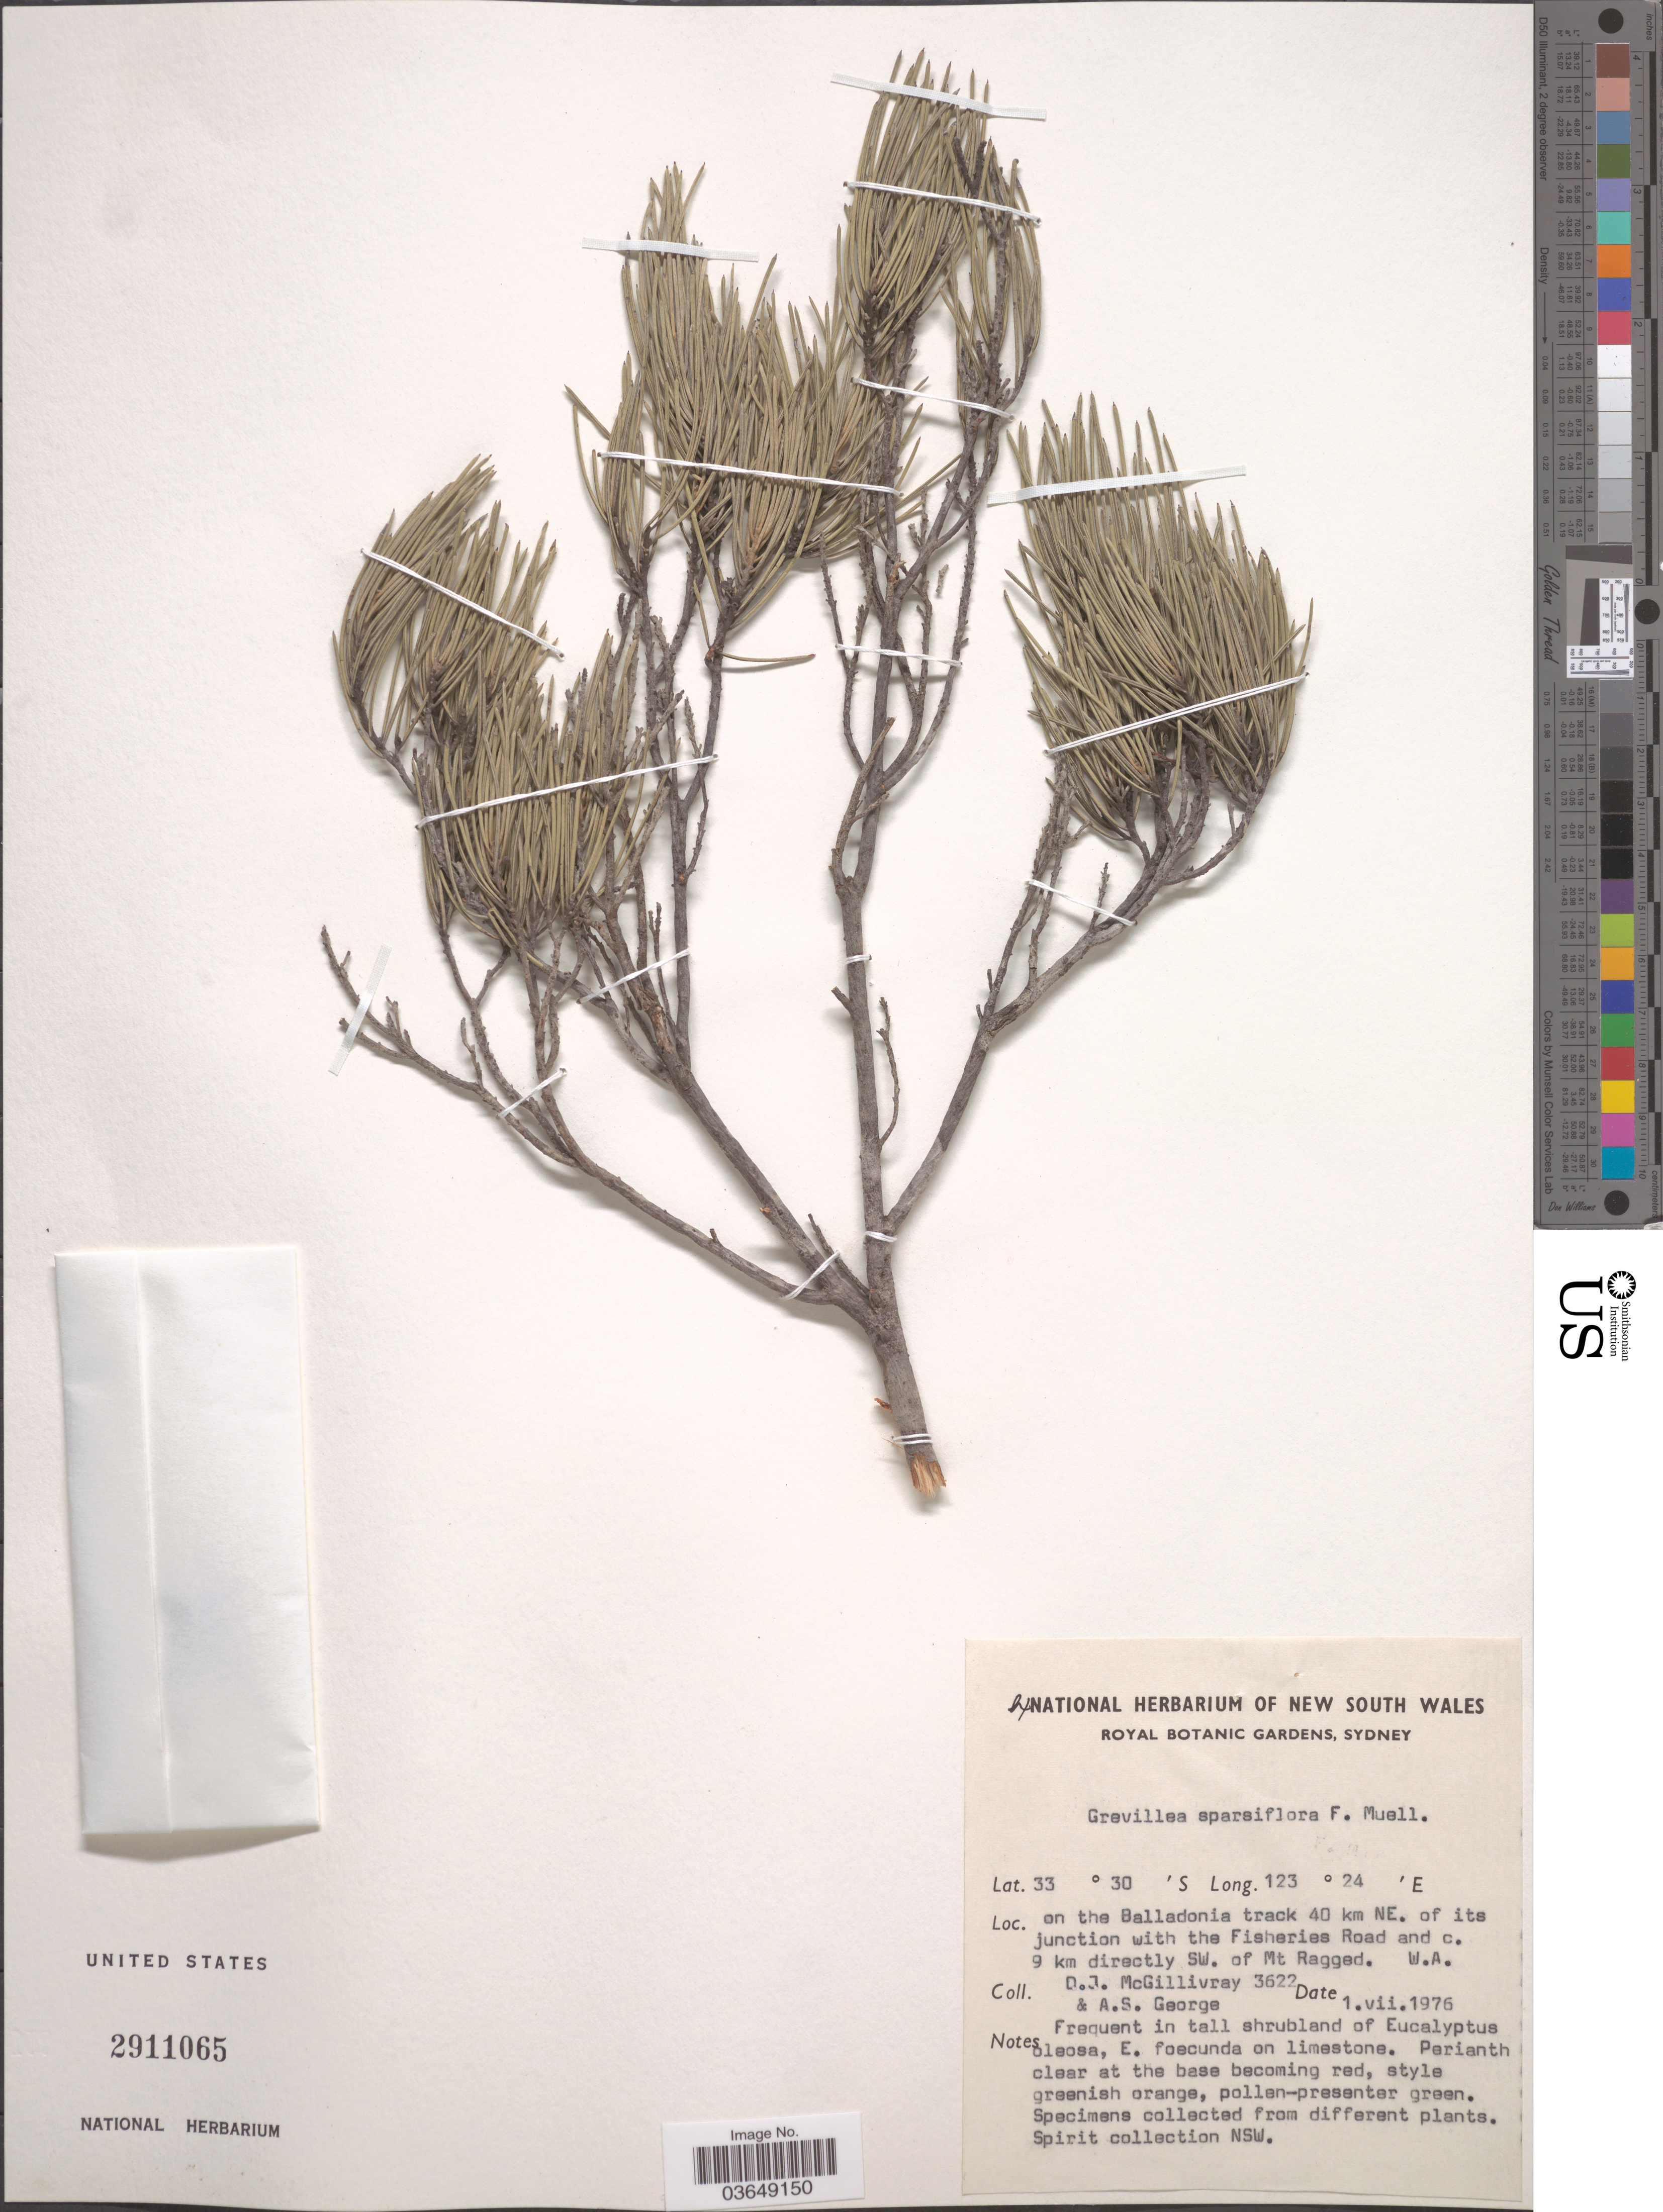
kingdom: Plantae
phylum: Tracheophyta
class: Magnoliopsida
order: Proteales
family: Proteaceae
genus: Grevillea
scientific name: Grevillea sparsiflora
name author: F. Muell.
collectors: D. J. McGillivray & A. S. George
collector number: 3622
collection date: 1976-07-01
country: Australia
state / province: Western Australia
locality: On the Balladonia track 40 km NE. of its junction with the Fisheries Road and c. 9 km directly SW. of the Mt Ragged.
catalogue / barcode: US 2911065